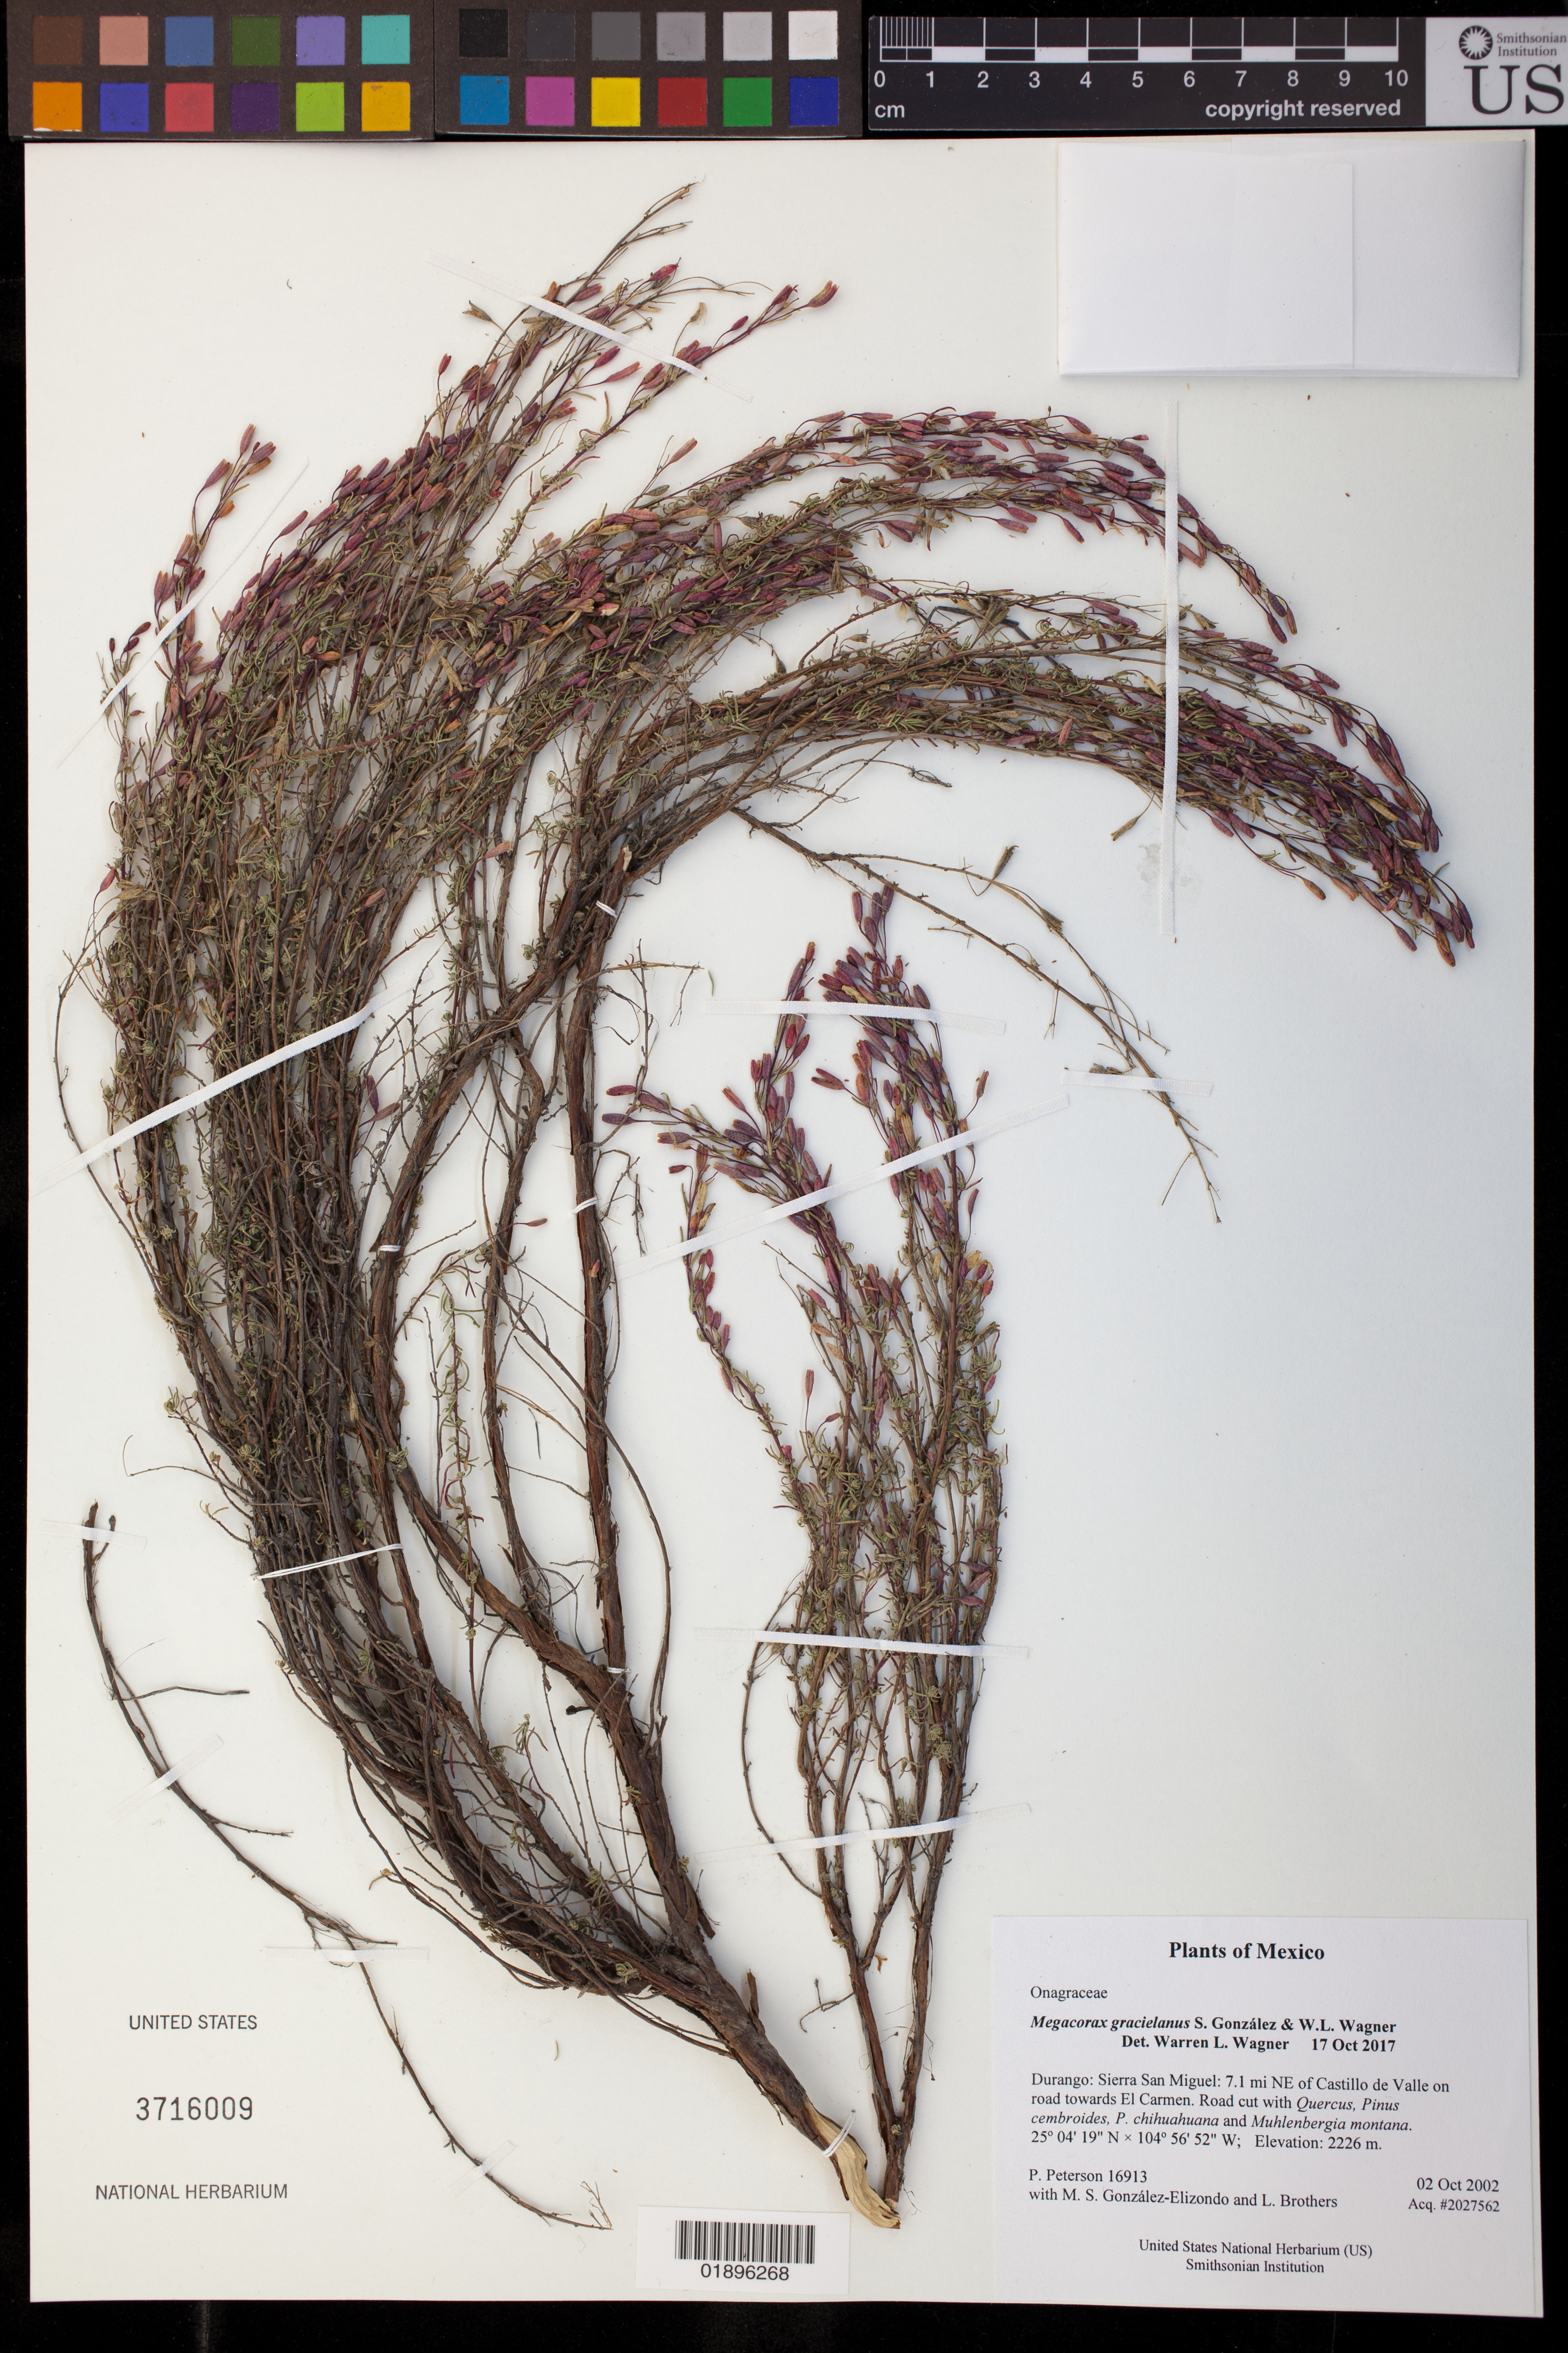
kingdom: Plantae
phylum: Tracheophyta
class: Magnoliopsida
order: Myrtales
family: Onagraceae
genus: Megacorax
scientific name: Megacorax gracielanus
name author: S. González & W.L. Wagner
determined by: Wagner, W. L., (BOT), Smithsonian Institution - National Museum of Natural History (UNITED STATES)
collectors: P. M. Peterson, M. S. González-Elizondo & L. E. Brothers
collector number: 16913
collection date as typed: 02 Oct 2002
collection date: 2002-10-02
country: Mexico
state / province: Durango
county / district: Sierra San Miguel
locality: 7.1 mi NE of Castillo de Valle on road towards El Carmen. Road cut with Quercus, Pinus cembroides, P. chihuahuana and Muhlenbergia montana.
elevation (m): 2226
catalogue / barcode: US 3716009